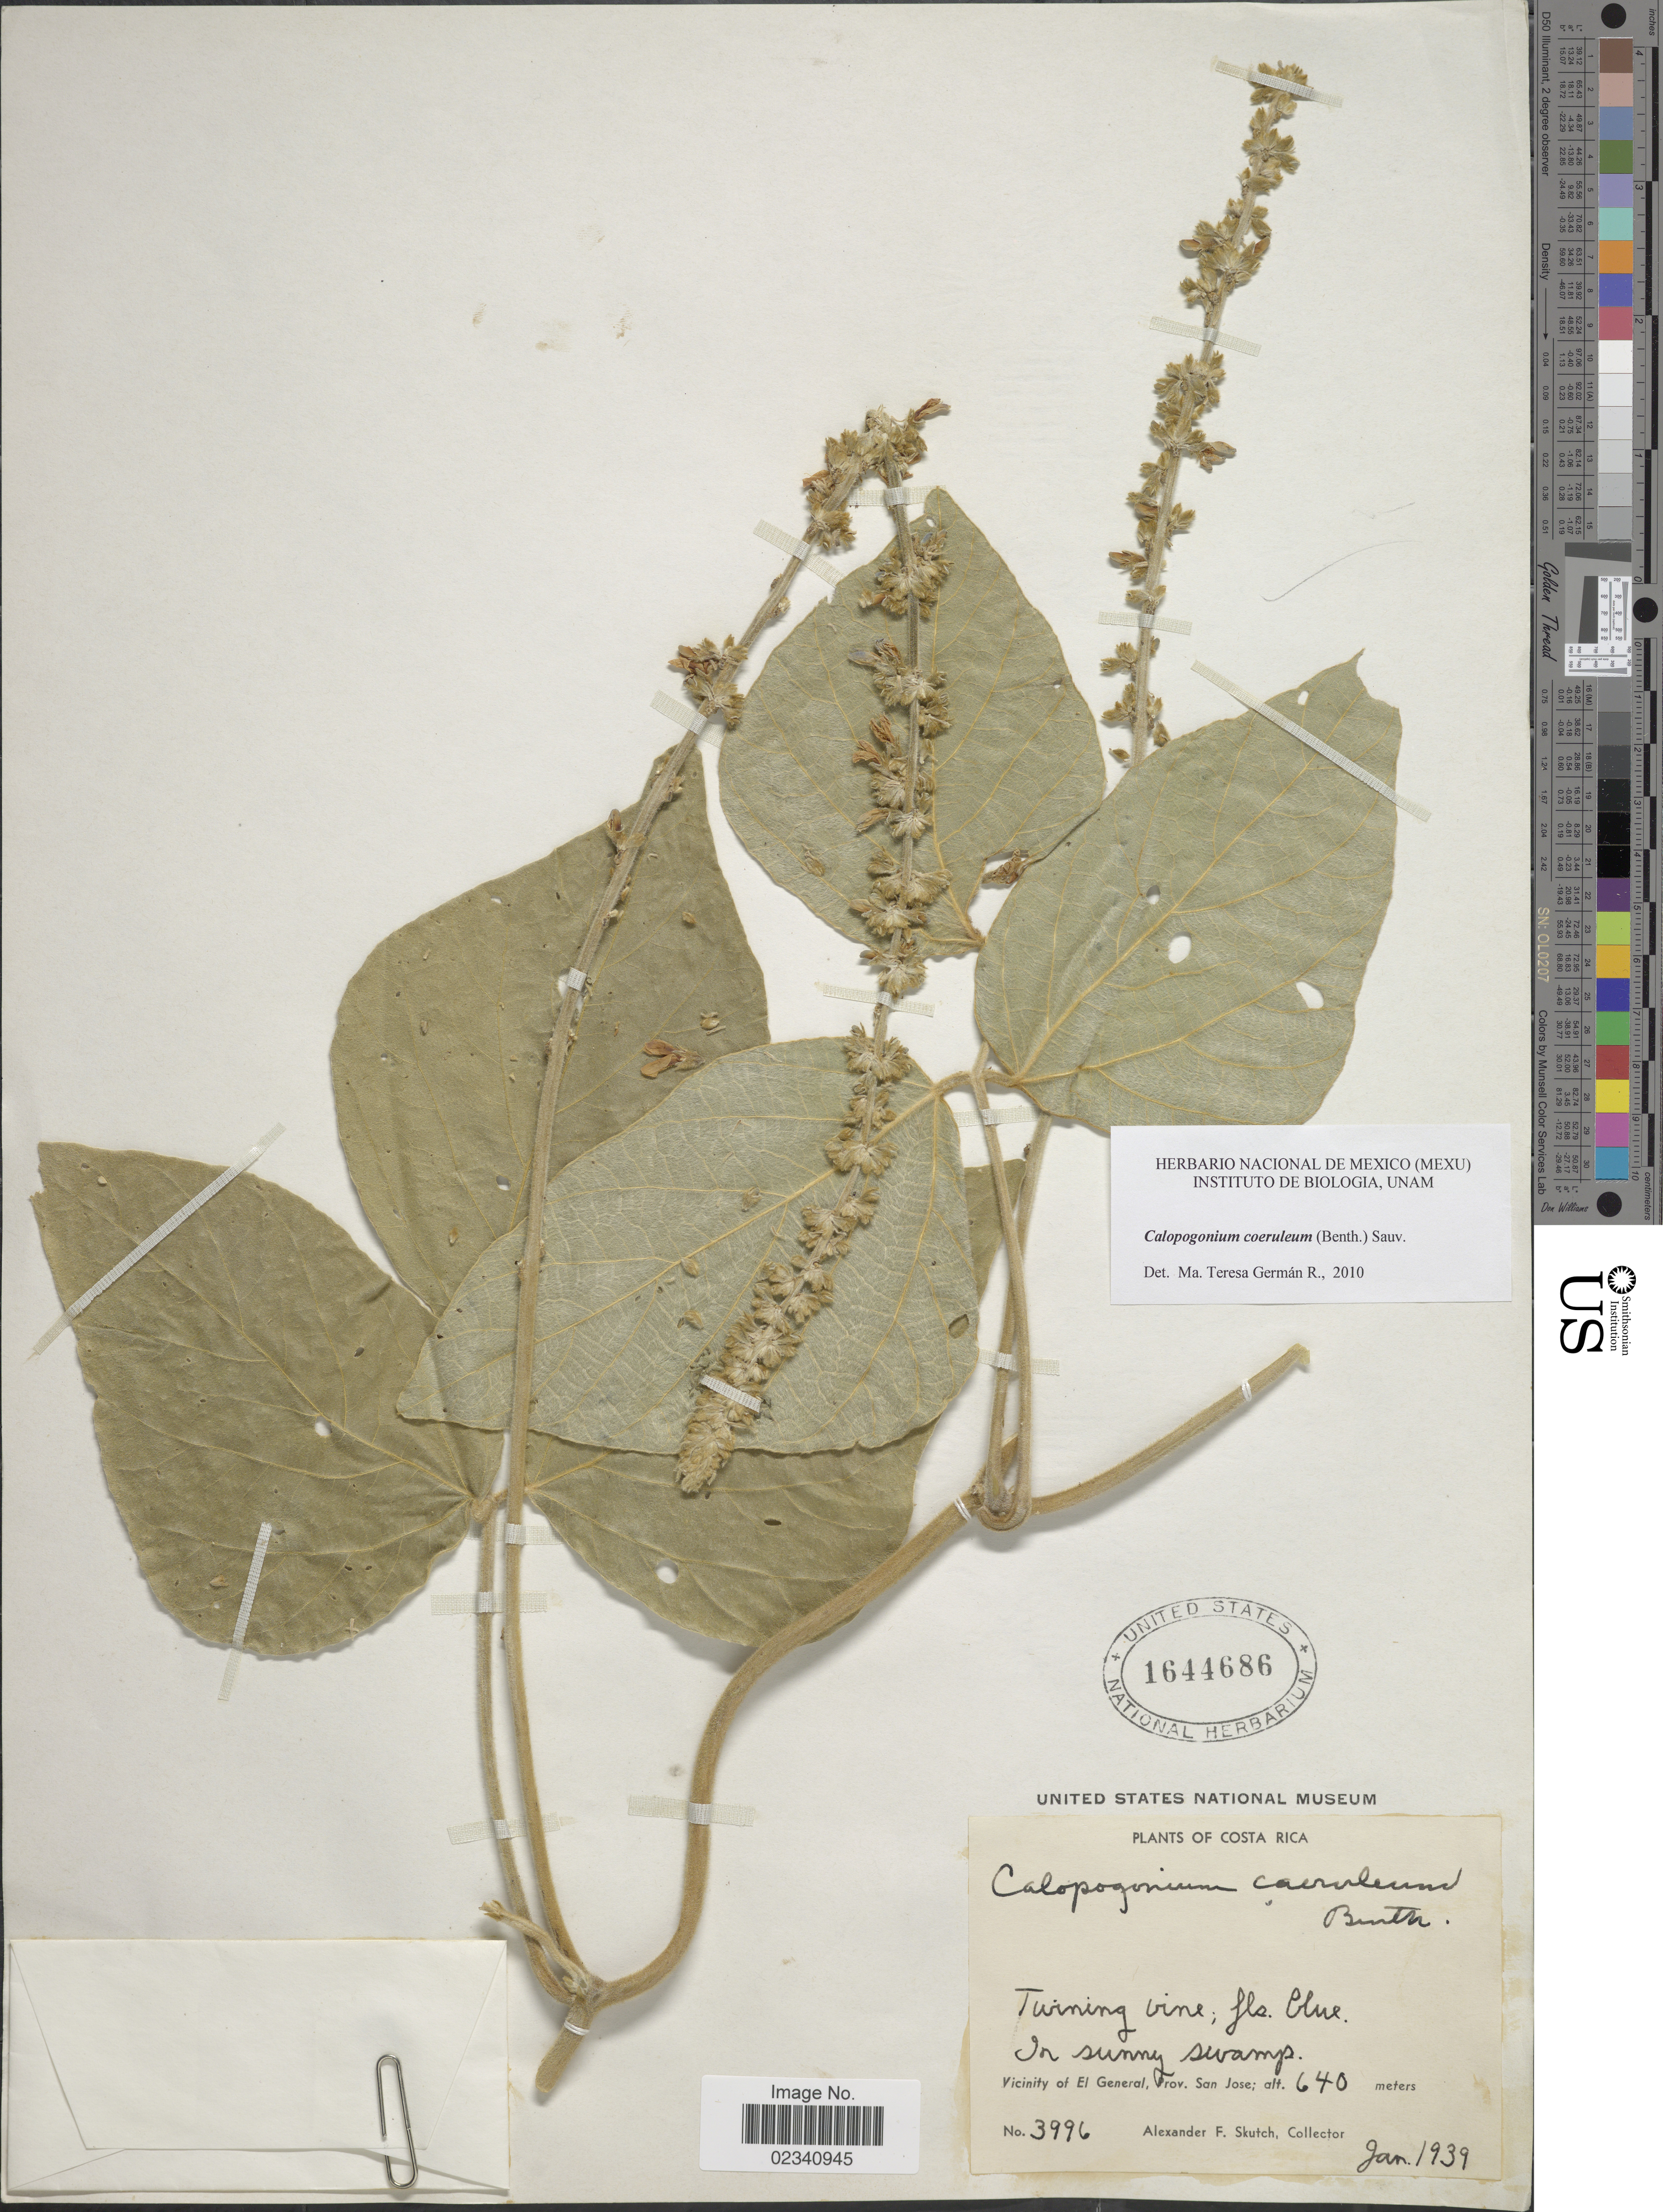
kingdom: Plantae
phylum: Tracheophyta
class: Magnoliopsida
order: Fabales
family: Fabaceae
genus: Calopogonium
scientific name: Calopogonium caeruleum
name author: (Benth.) C. Wright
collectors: A. F. Skutch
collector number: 3996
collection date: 1939-01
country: Costa Rica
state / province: San José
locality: Vicinity of El General, Prov. San Jose. In sunny swamp.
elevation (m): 640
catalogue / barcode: US 1644686